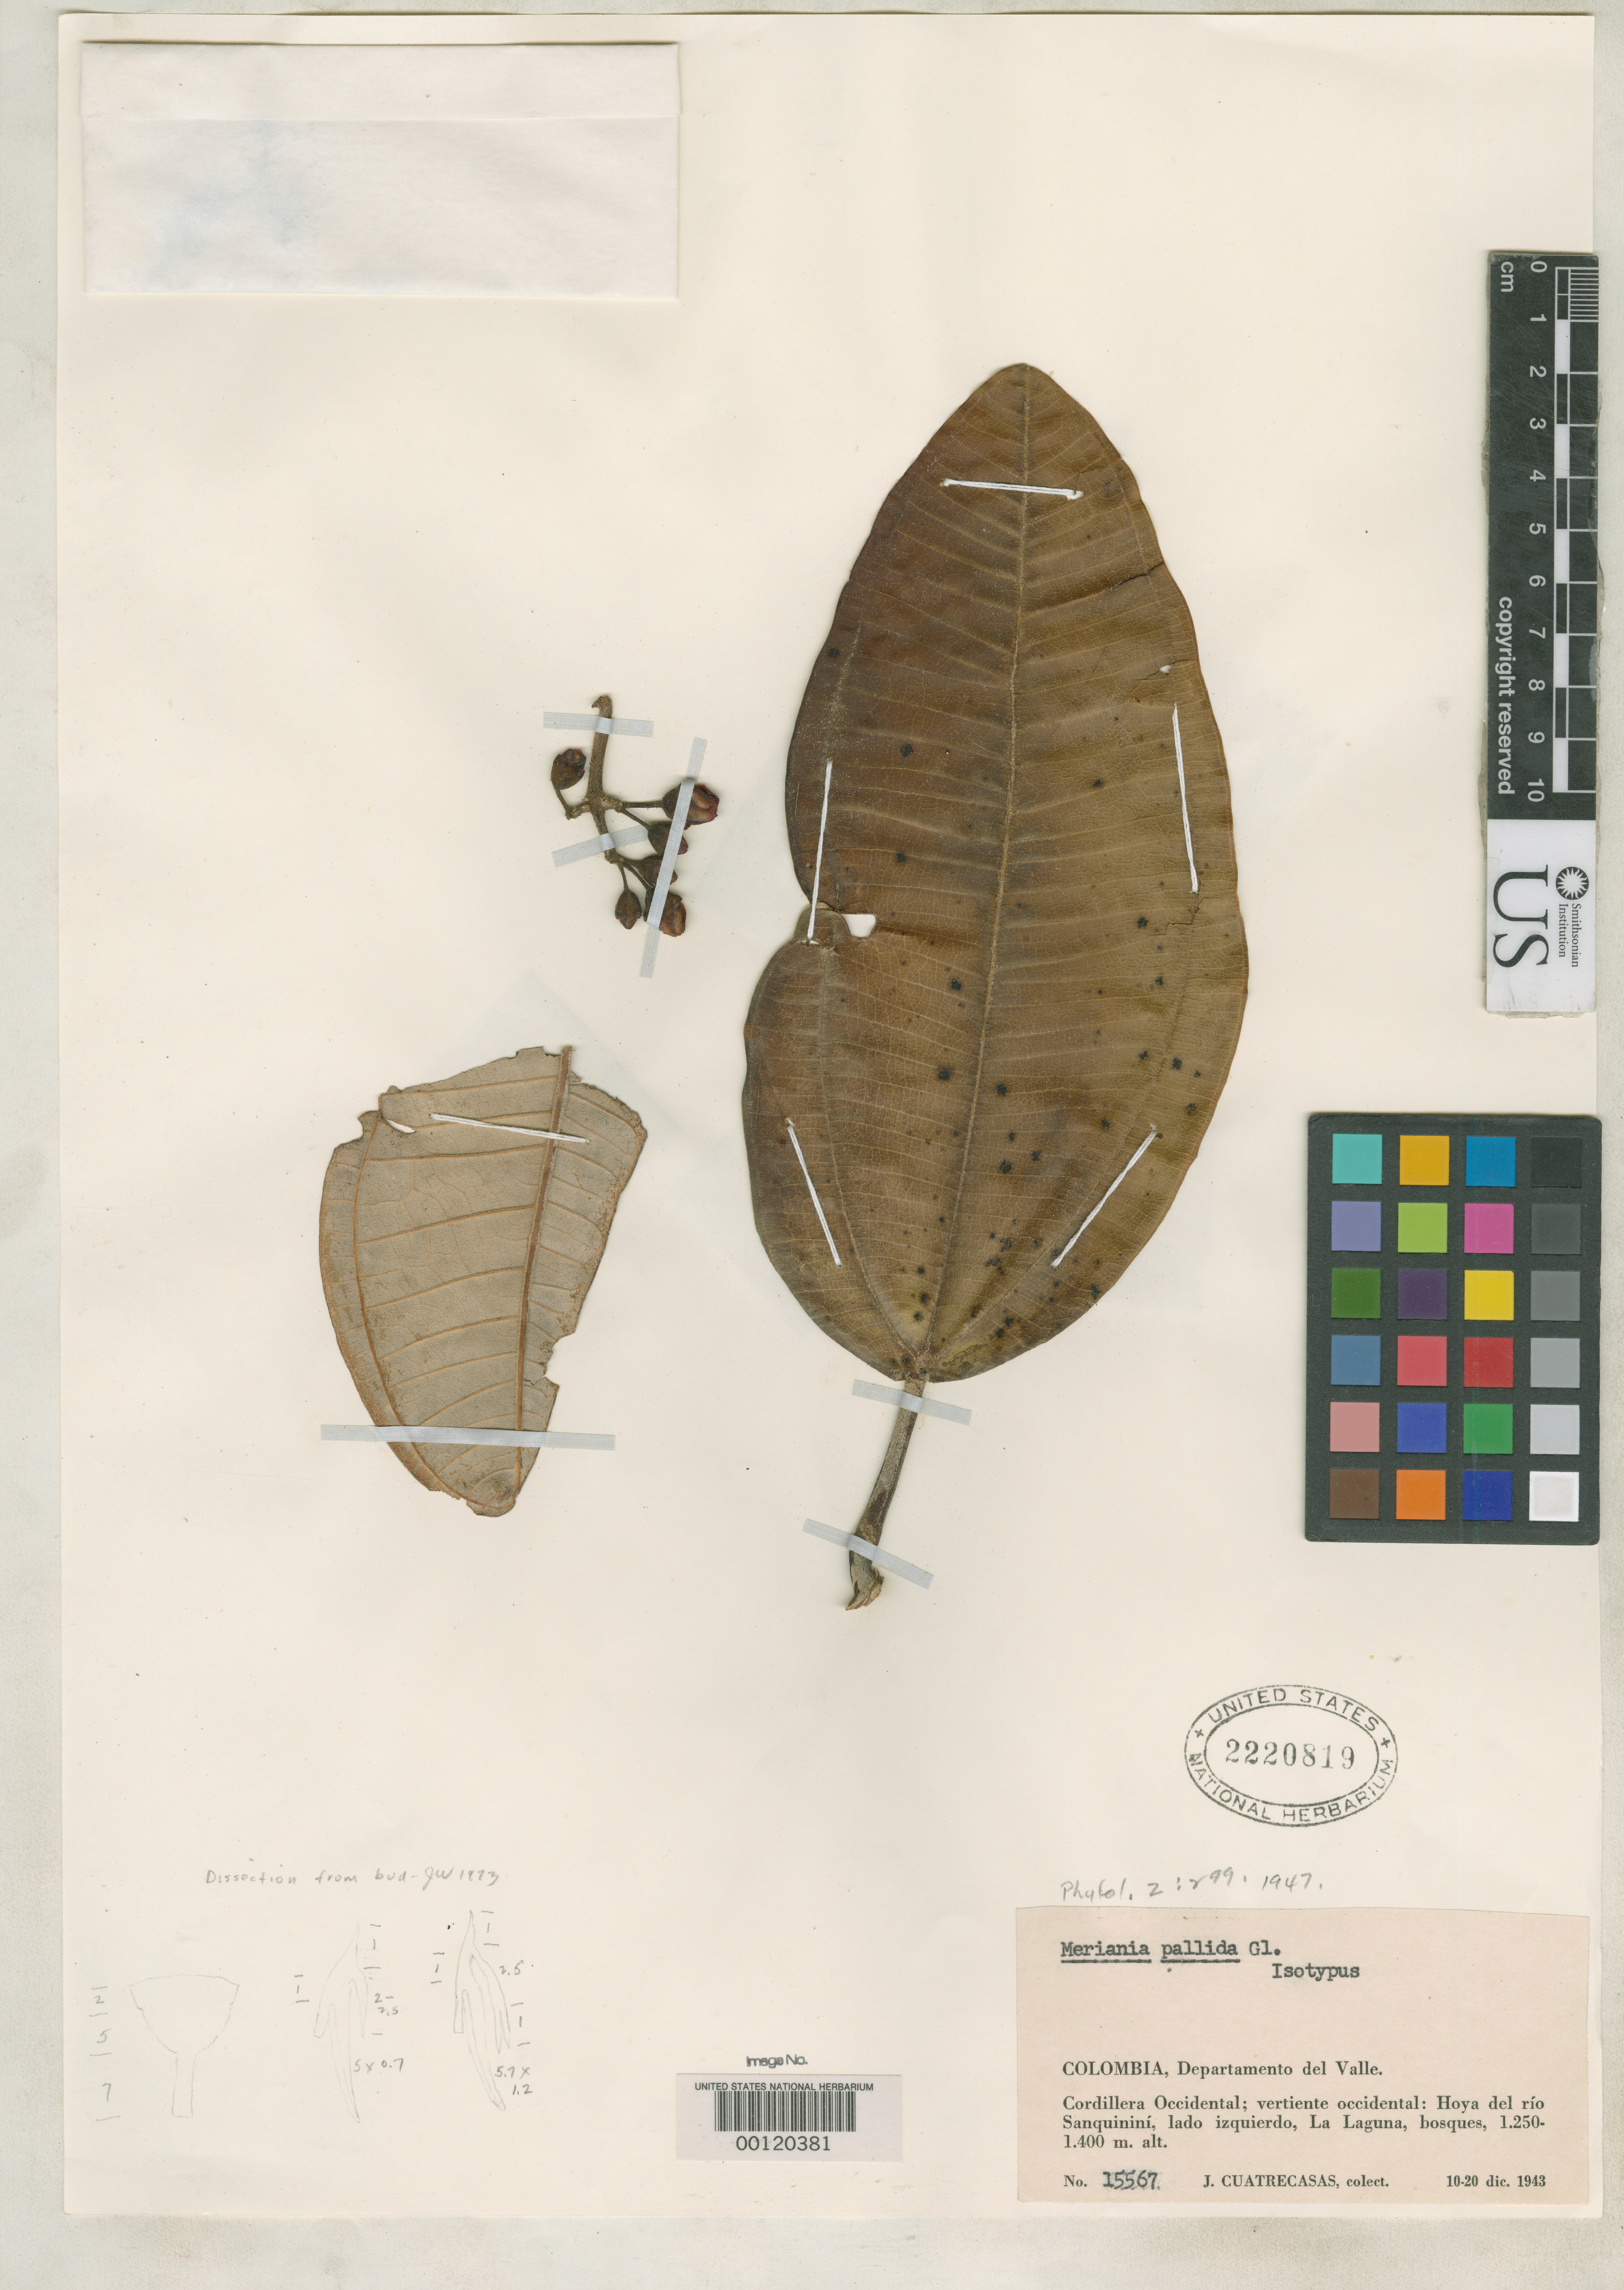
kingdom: Plantae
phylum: Tracheophyta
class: Magnoliopsida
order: Myrtales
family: Melastomataceae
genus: Meriania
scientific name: Meriania pallida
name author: Gleason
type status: Isotype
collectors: J. Cuatrecasas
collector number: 15567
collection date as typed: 10 Dec 1943 to 20 Dec 1943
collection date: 1943-12-10/1943-12-20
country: Colombia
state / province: Valle del Cauca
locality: Cordillera Occidental, Rio Sanquinini, La Laguna.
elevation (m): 1250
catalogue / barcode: US 2220819